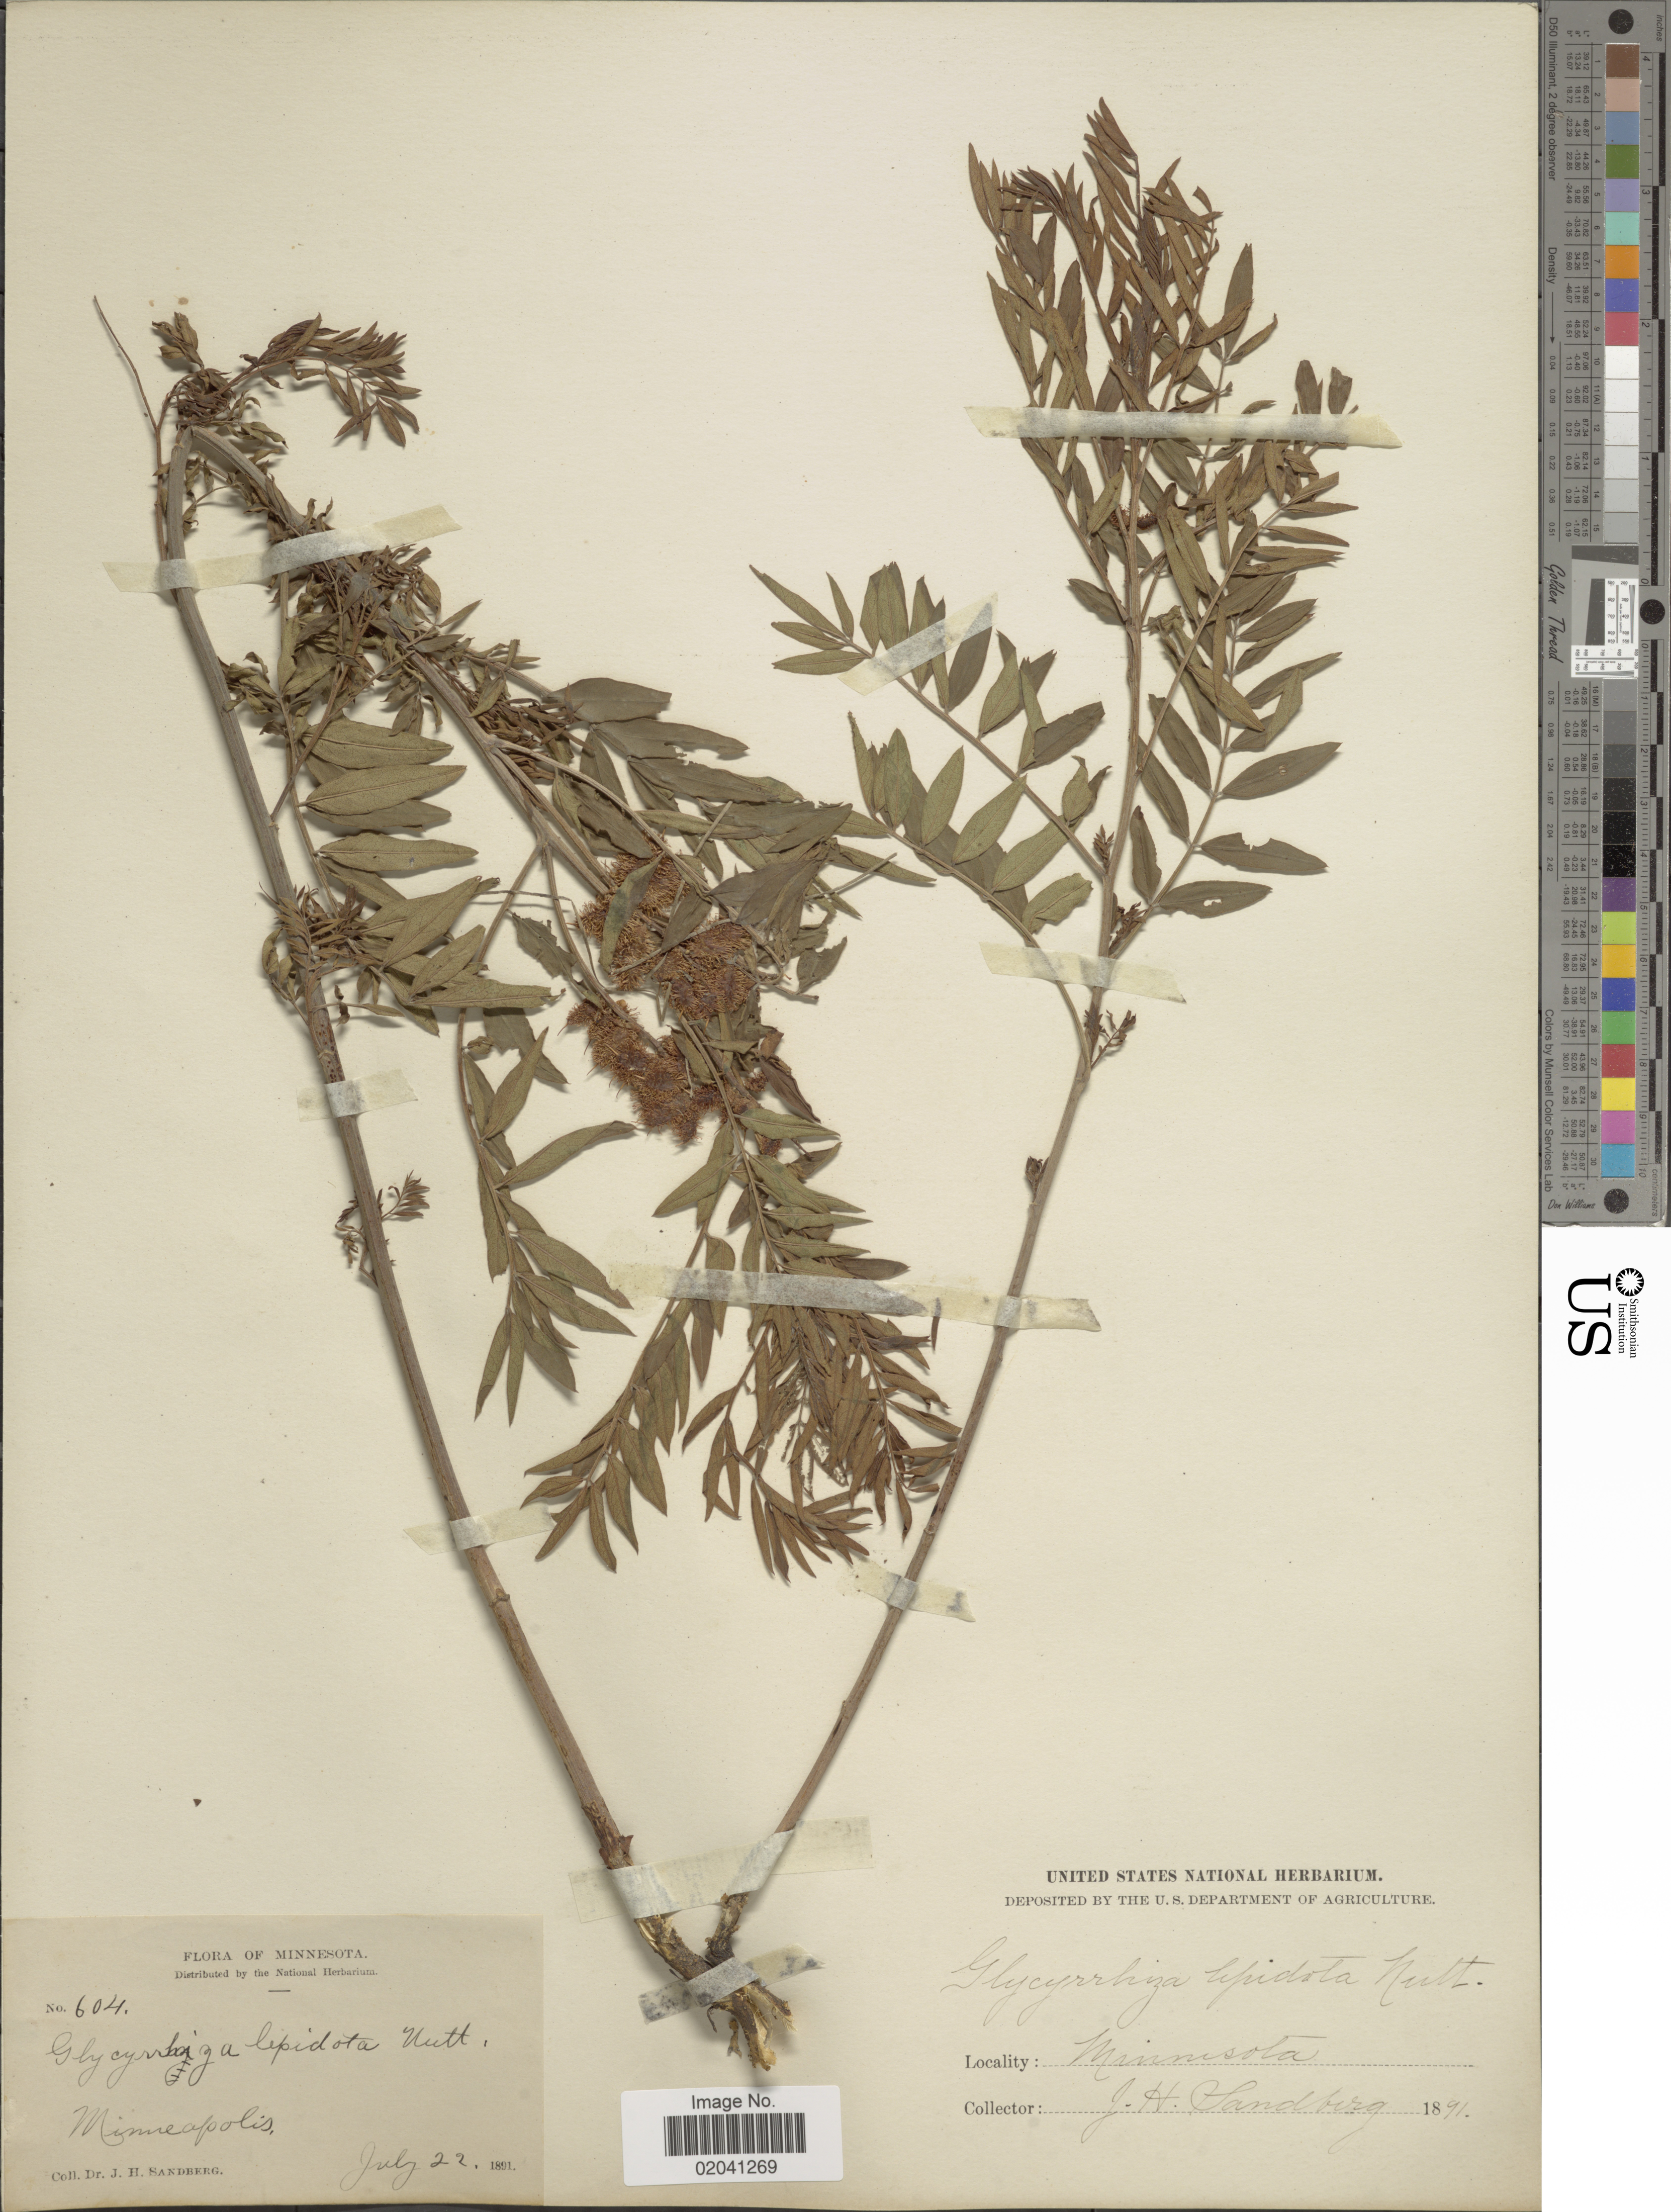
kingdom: Plantae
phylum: Tracheophyta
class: Magnoliopsida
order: Fabales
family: Fabaceae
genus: Glycyrrhiza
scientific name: Glycyrrhiza lepidota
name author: Pursh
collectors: J. H. Sandberg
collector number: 604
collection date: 1891-07-22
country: United States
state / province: Minnesota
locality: Minneapolis